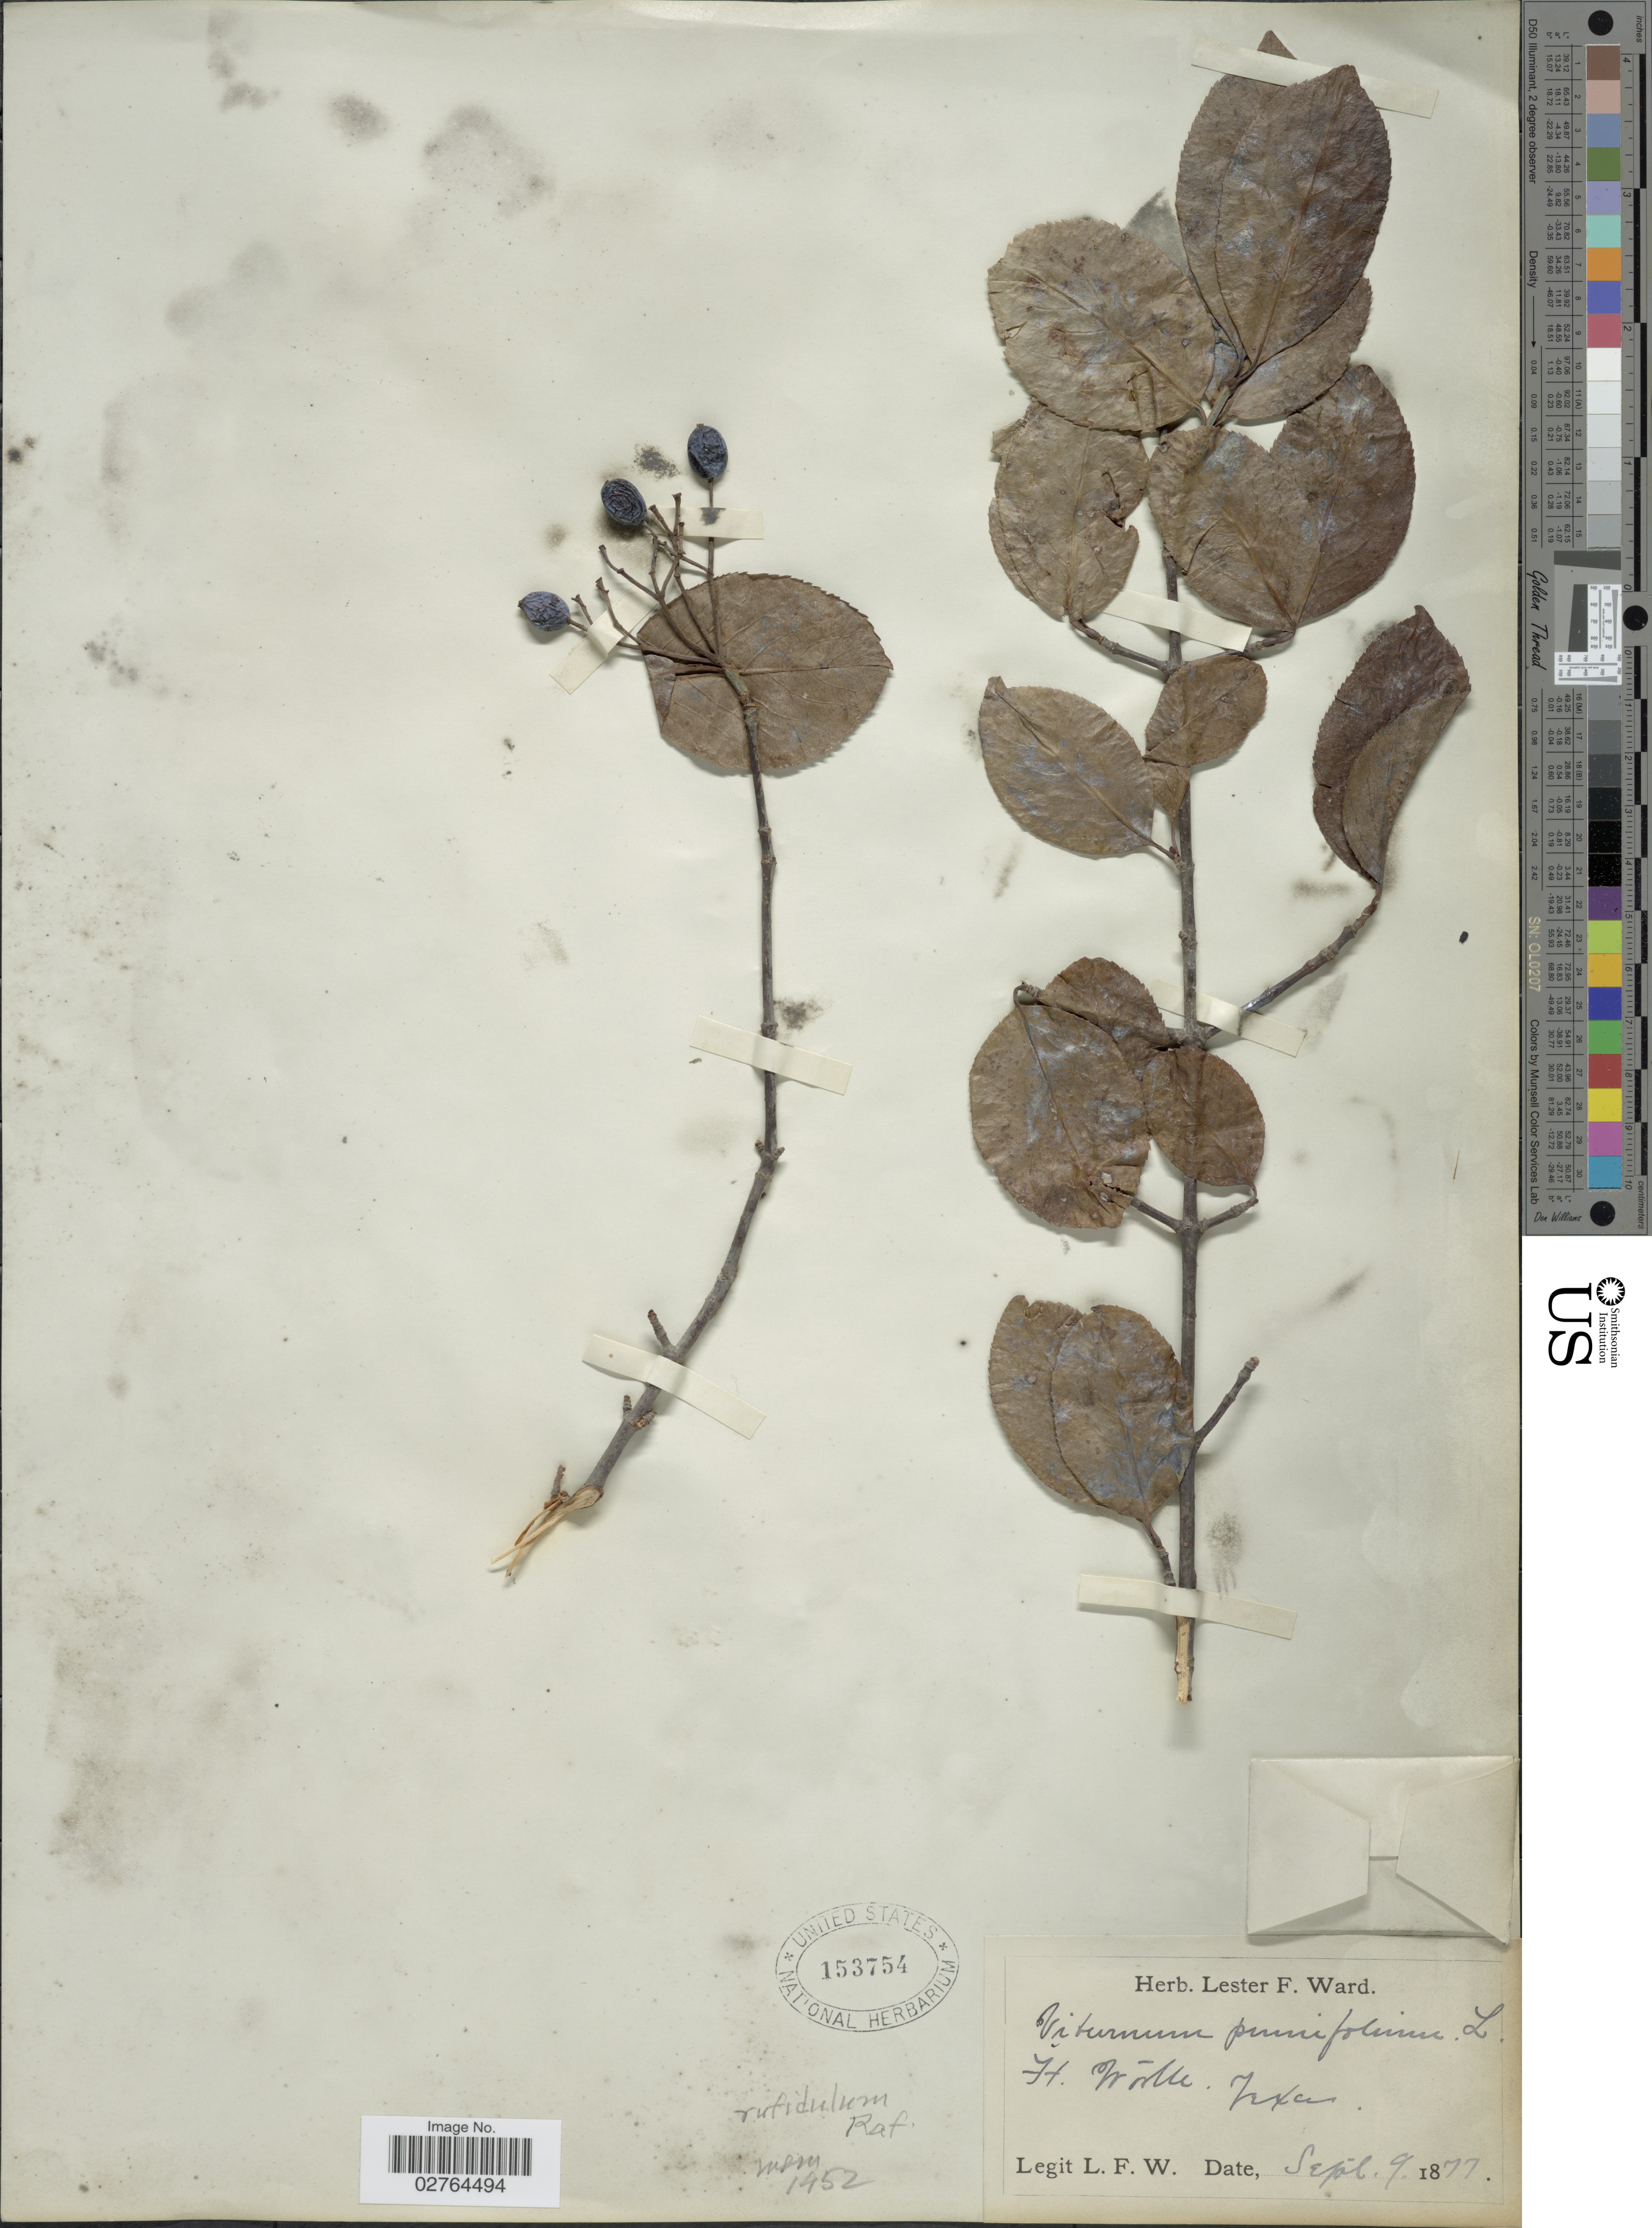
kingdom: Plantae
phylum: Tracheophyta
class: Magnoliopsida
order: Dipsacales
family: Viburnaceae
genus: Viburnum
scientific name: Viburnum rufidulum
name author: Raf.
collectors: L. F. Ward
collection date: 1877-09-09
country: United States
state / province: Texas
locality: Ft. Worth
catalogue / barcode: US 153754